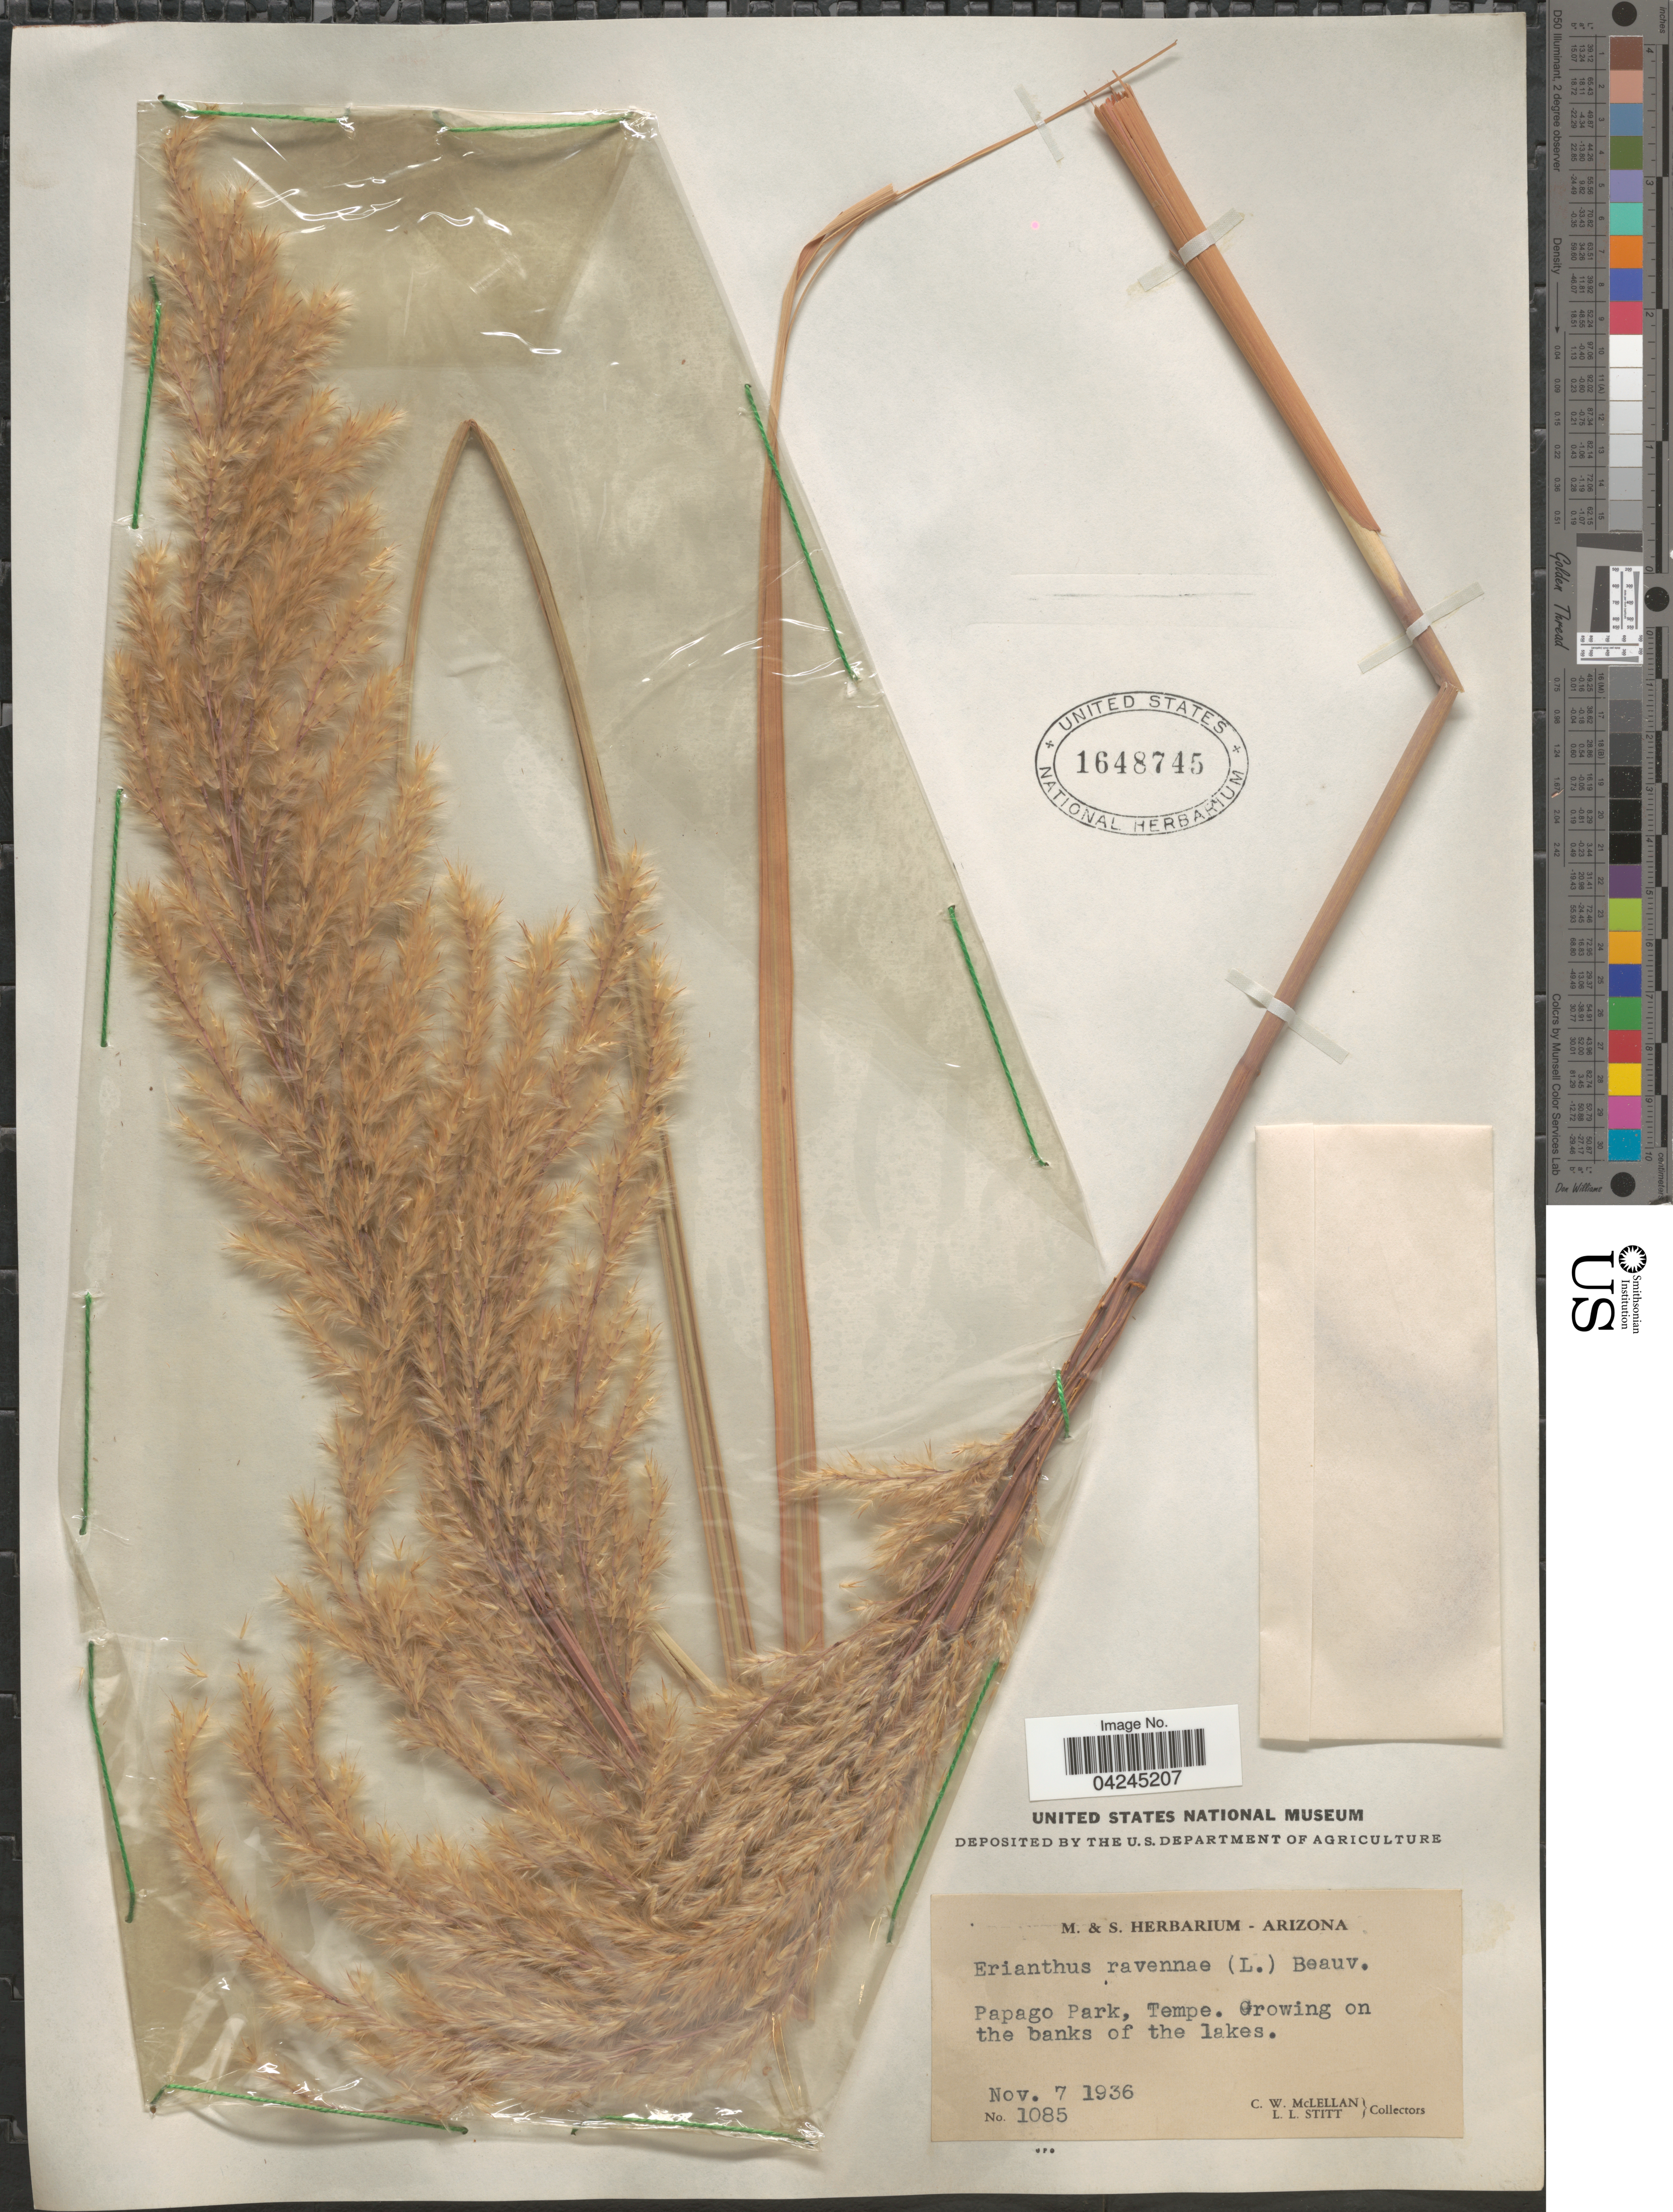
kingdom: Plantae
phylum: Tracheophyta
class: Liliopsida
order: Poales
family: Poaceae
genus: Erianthus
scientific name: Erianthus giganteus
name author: (Walter) P. Beauv.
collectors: C. McLellan & L. Stitt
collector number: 1085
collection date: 1936-11-07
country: United States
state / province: Arizona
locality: Papago Park, Tempe. On the banks of the lakes.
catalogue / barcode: US 1648745